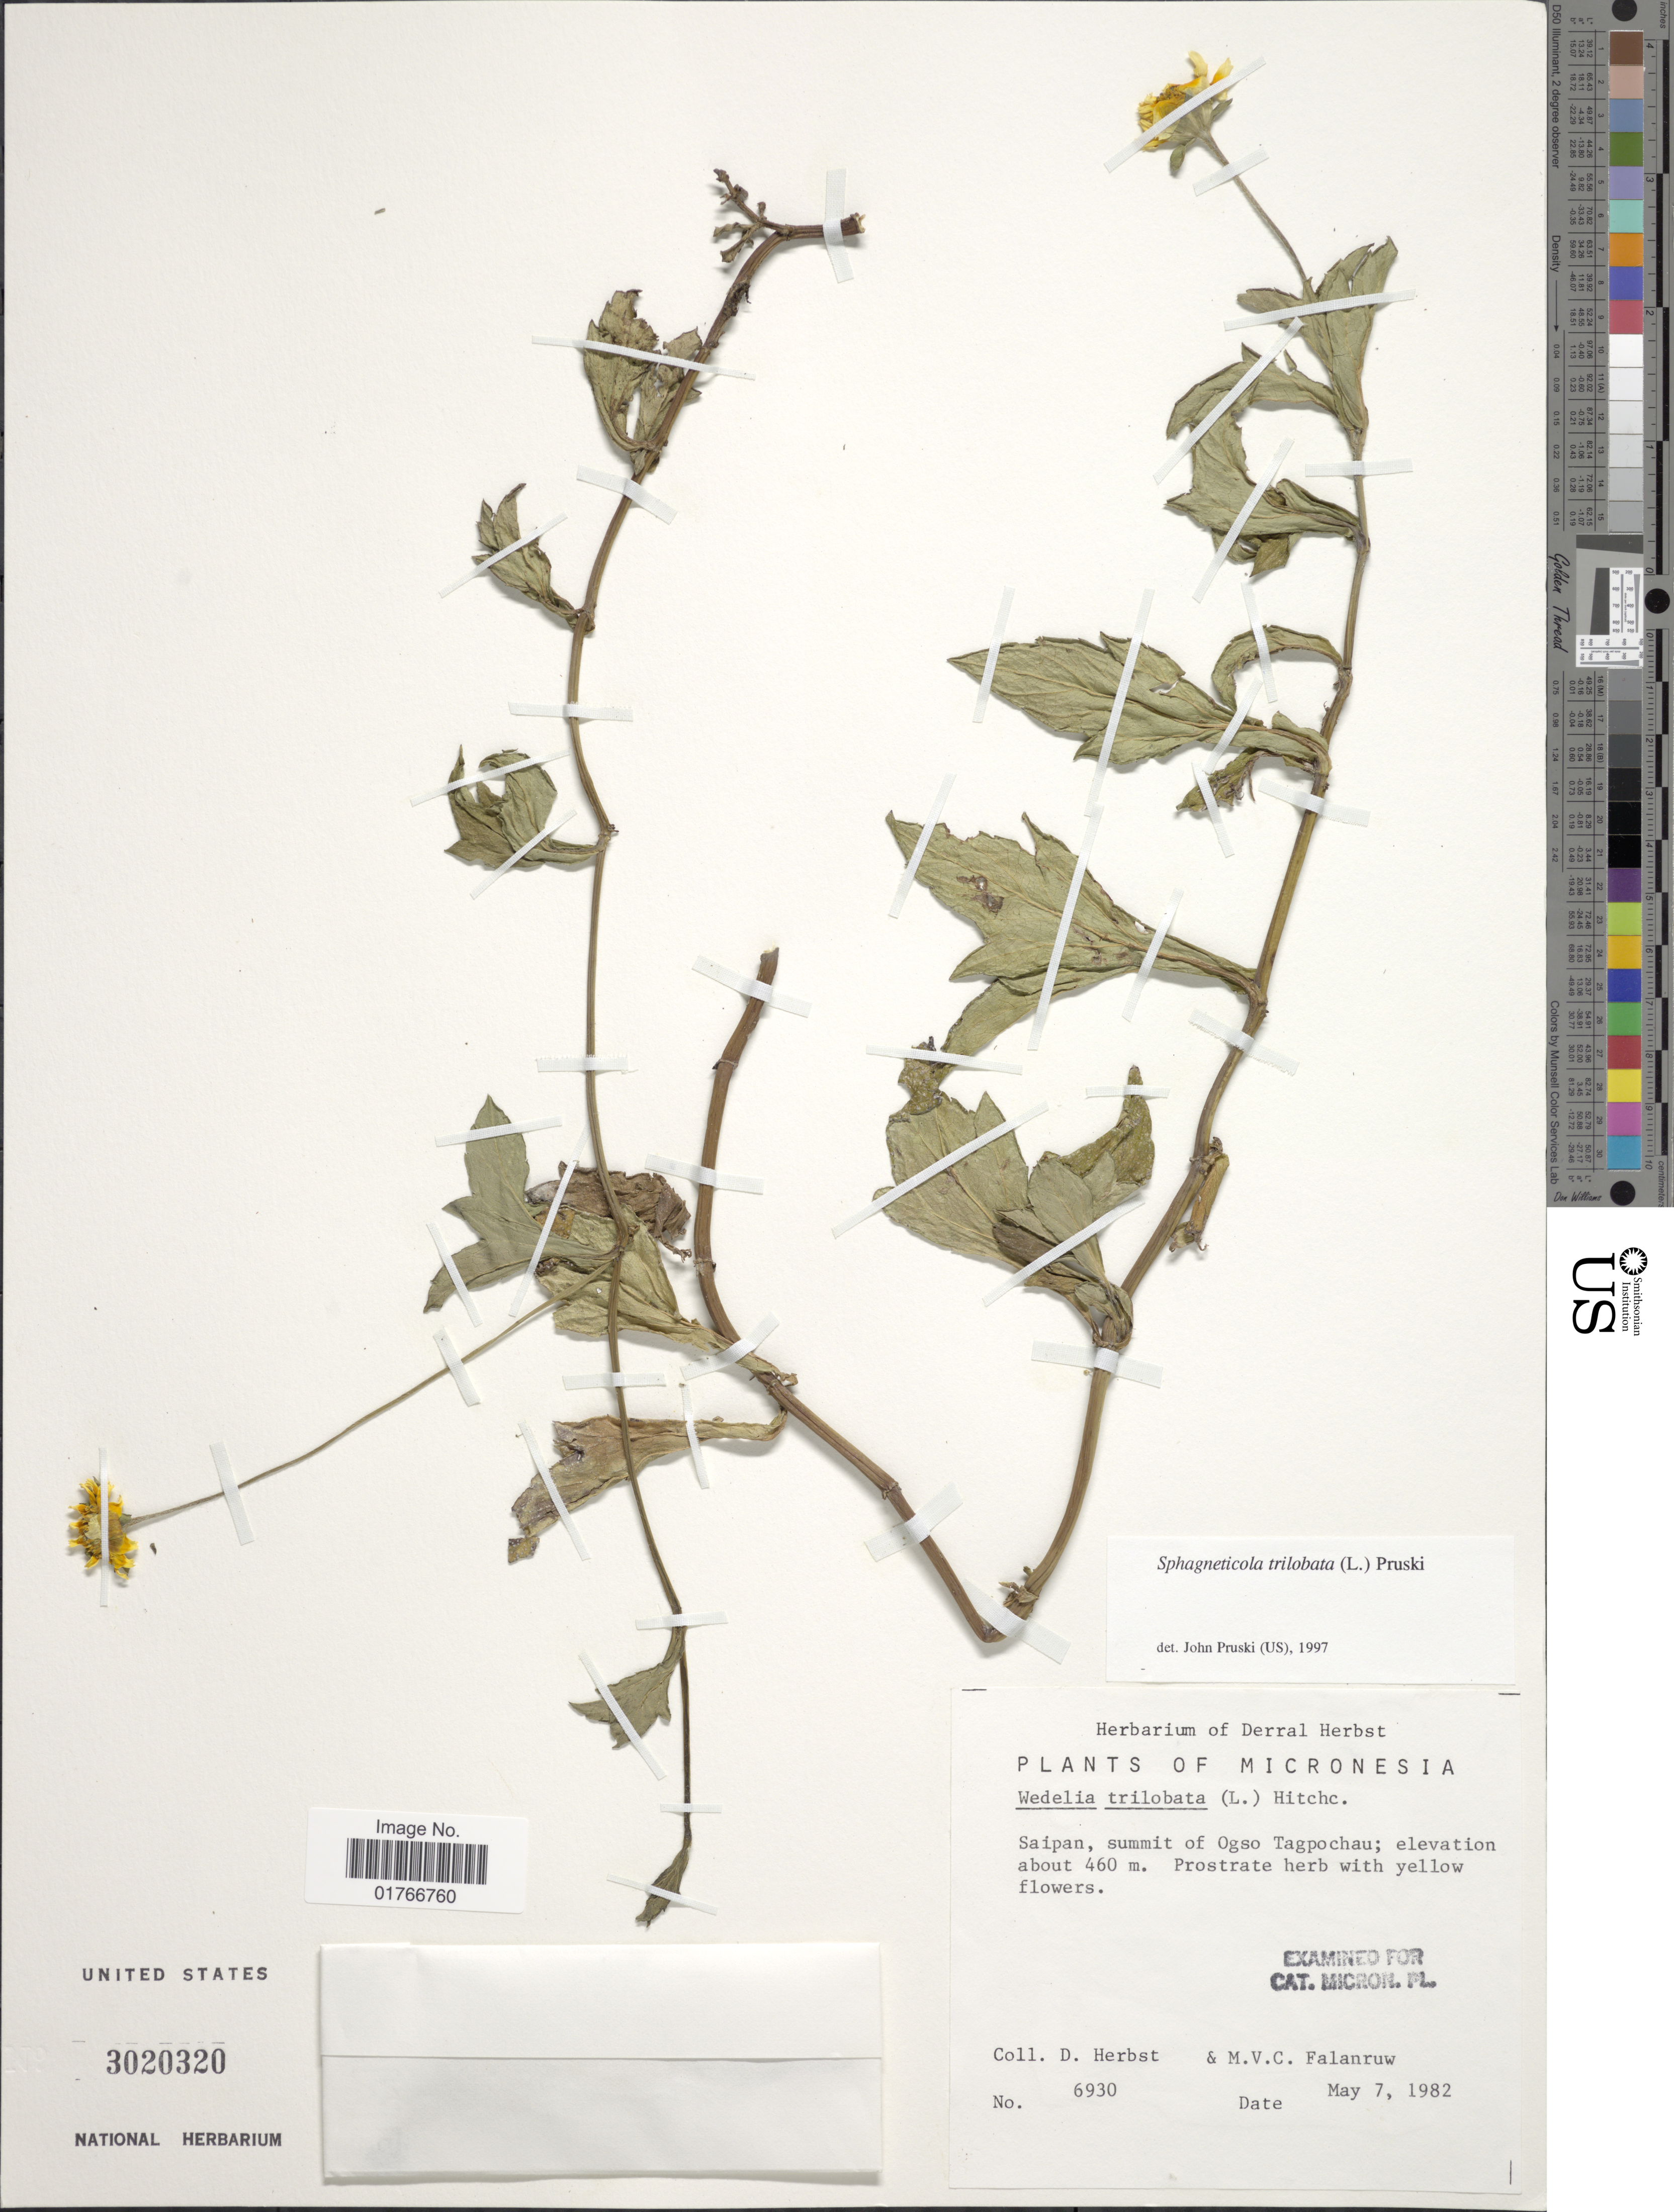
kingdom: Plantae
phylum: Tracheophyta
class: Magnoliopsida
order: Asterales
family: Asteraceae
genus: Sphagneticola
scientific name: Sphagneticola trilobata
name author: (L.) Pruski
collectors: D. Herbst & M. V. Falanruw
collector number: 6930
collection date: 1982-05-07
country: Northern Mariana Islands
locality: Micronesia, Saipan, summit of Ogso Tagpochau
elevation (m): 460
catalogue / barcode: US 3020320